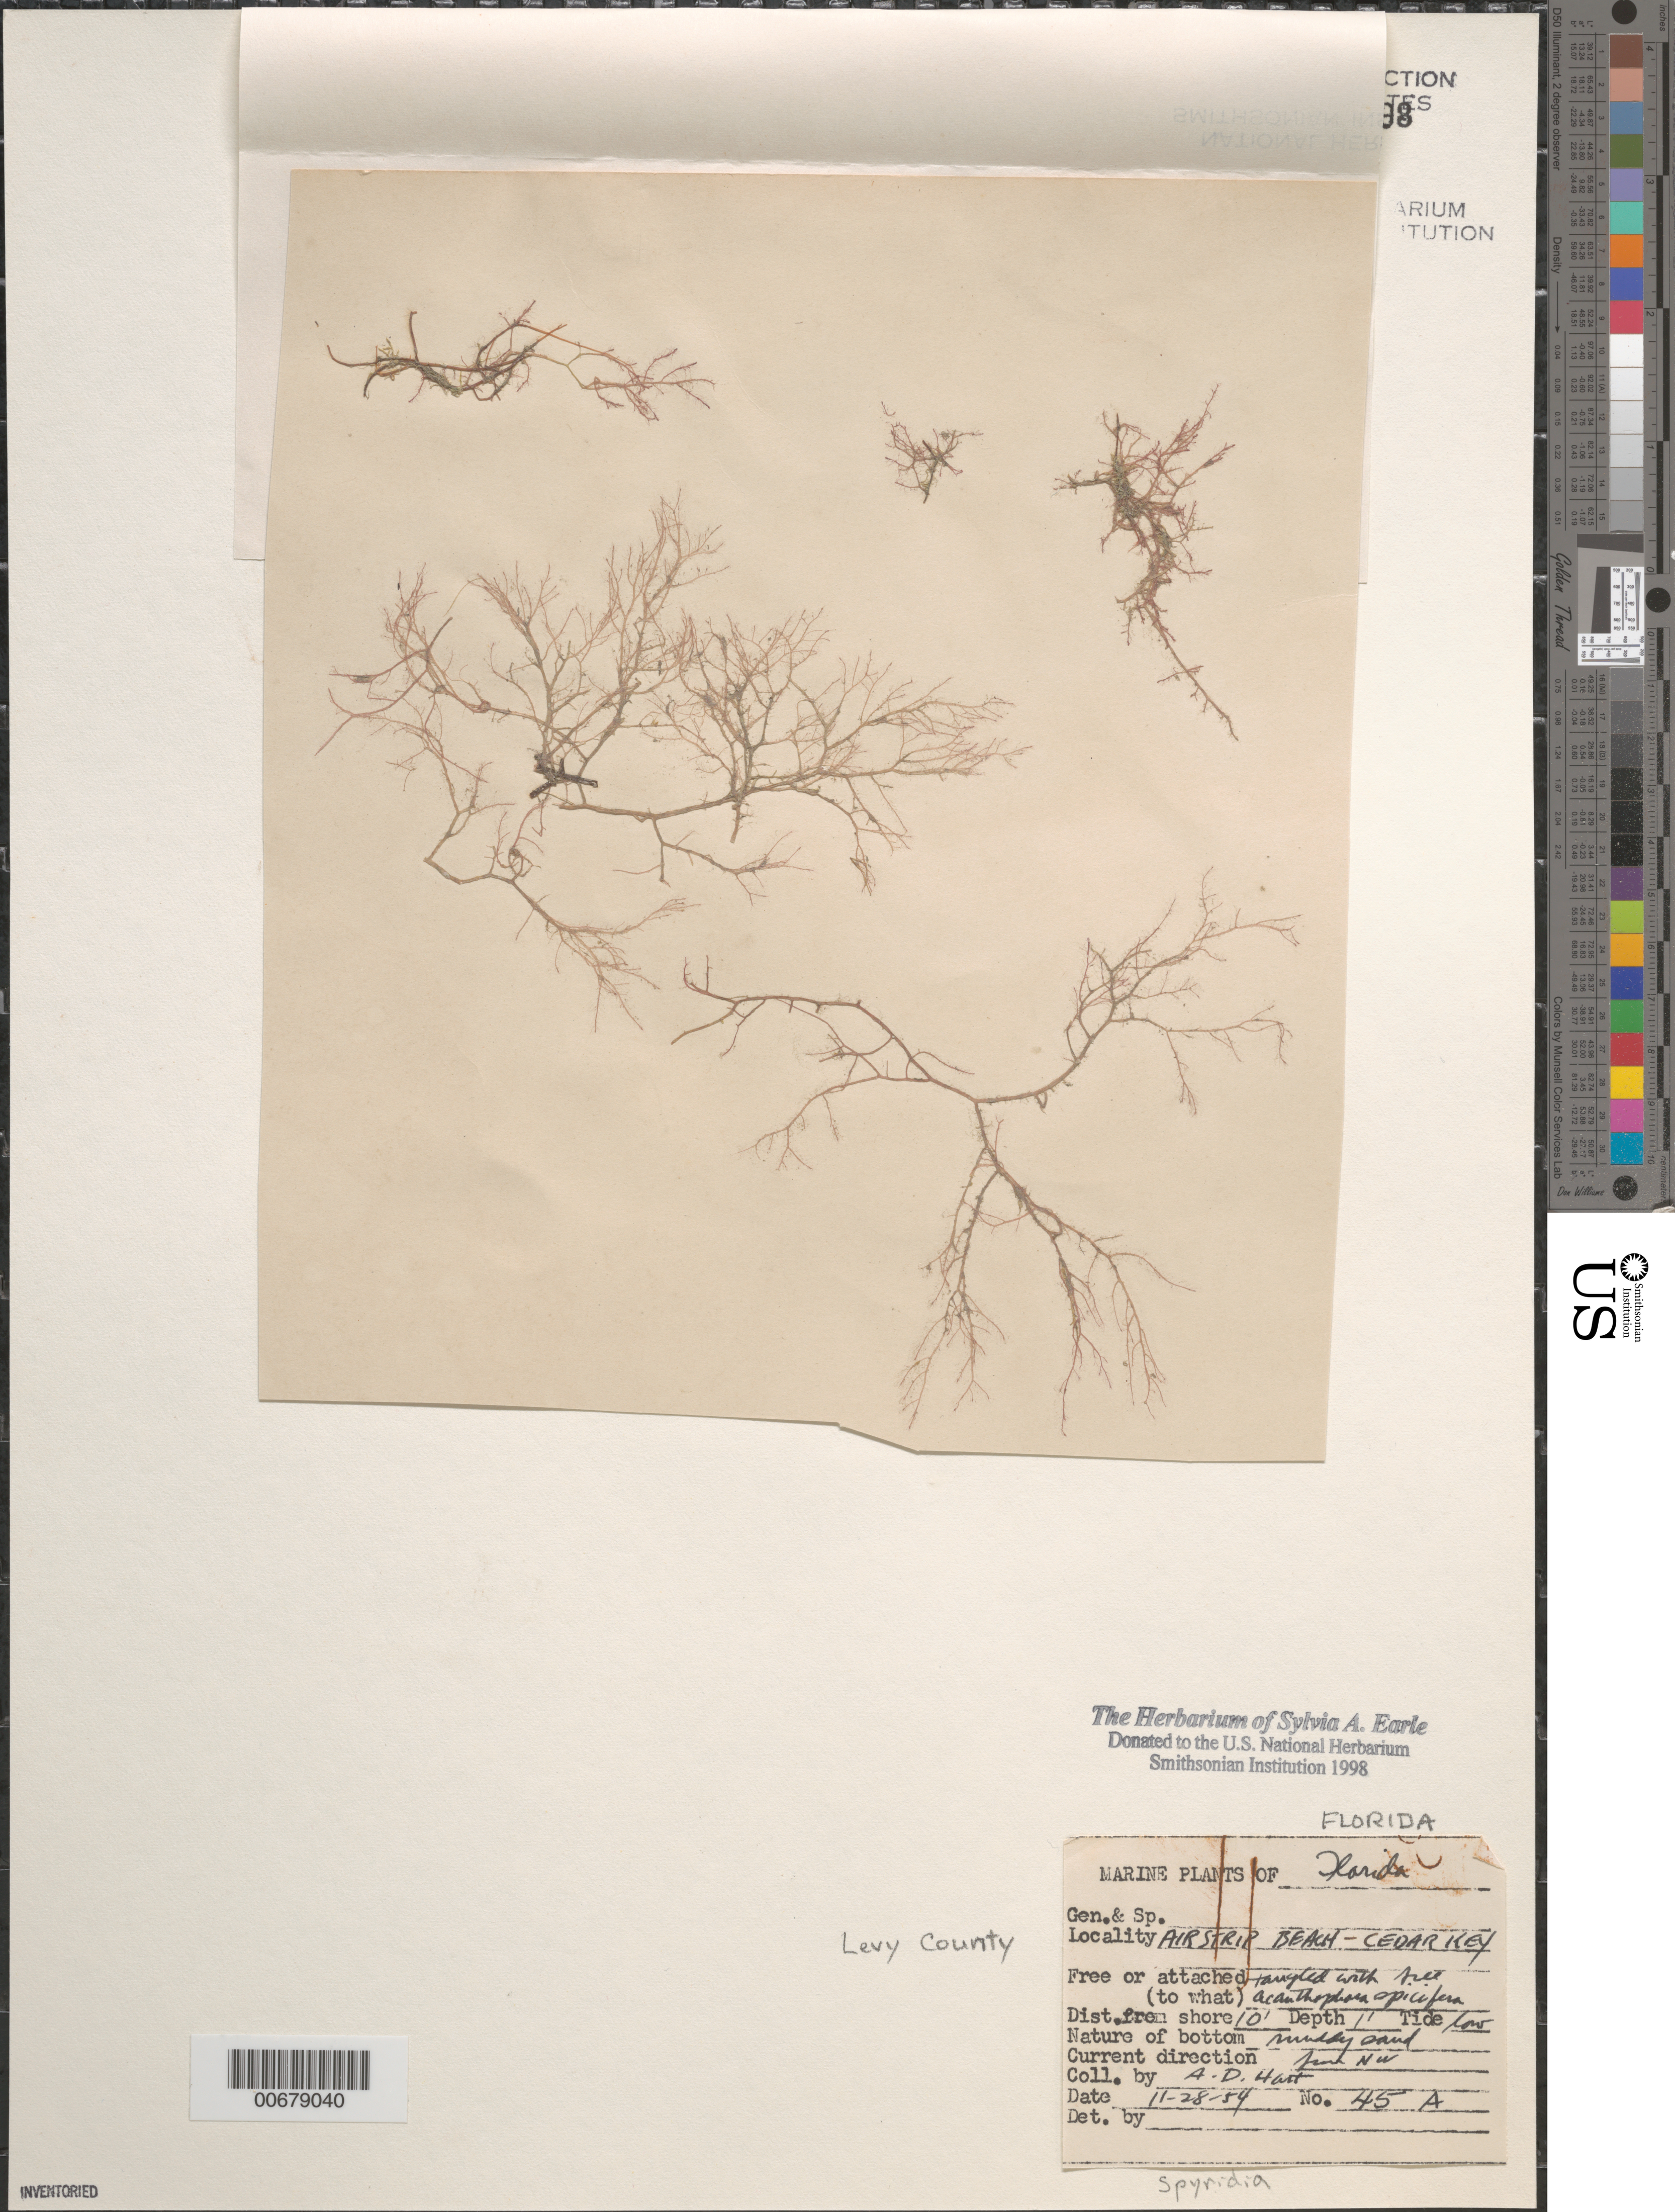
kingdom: Plantae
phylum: Rhodophyta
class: Florideophyceae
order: Ceramiales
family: Spyridiaceae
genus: Spyridia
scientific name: Spyridia sp.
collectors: A. D. Hart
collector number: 45A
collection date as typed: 28 Nov 1954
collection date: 1954-11-28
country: United States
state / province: Florida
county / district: Levy County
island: Way Key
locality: Air Strip Beach, Cedar Key (town)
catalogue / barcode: US 203598